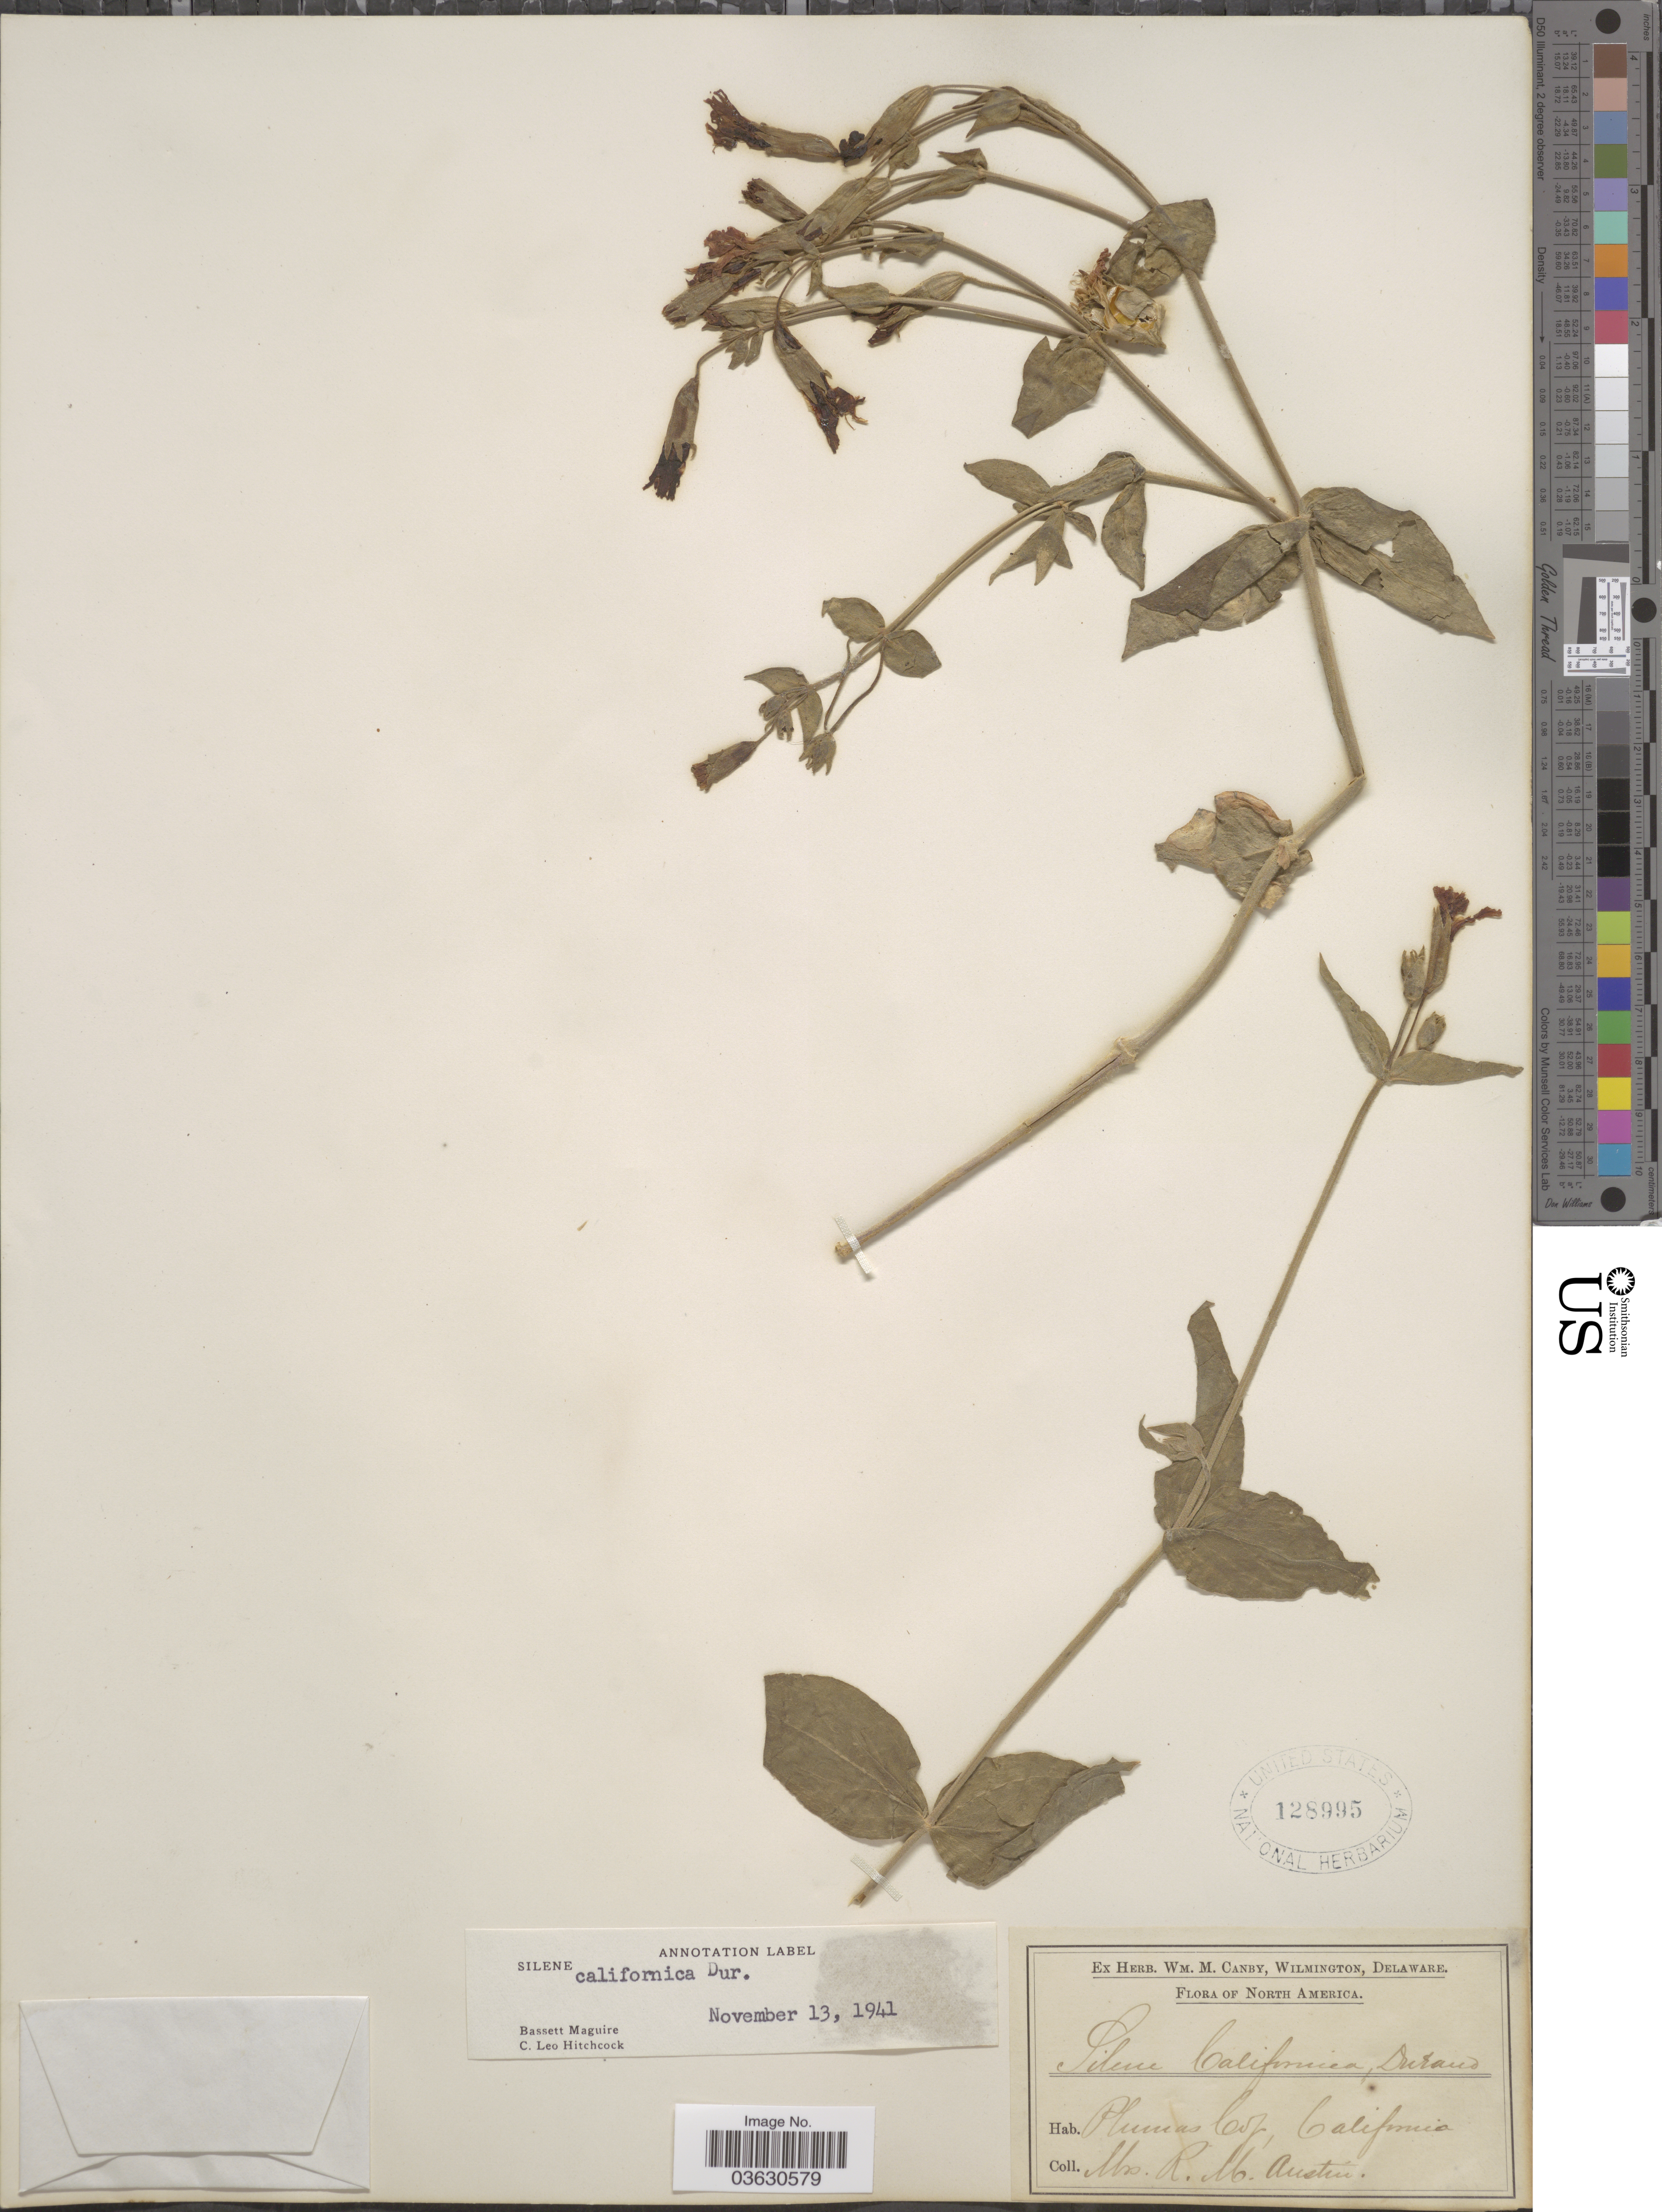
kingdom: Plantae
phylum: Tracheophyta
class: Magnoliopsida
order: Caryophyllales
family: Caryophyllaceae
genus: Silene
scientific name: Silene californica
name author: Durand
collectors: R. Austin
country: United States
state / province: California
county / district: Plumas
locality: Plumas Co.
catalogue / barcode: US 128995